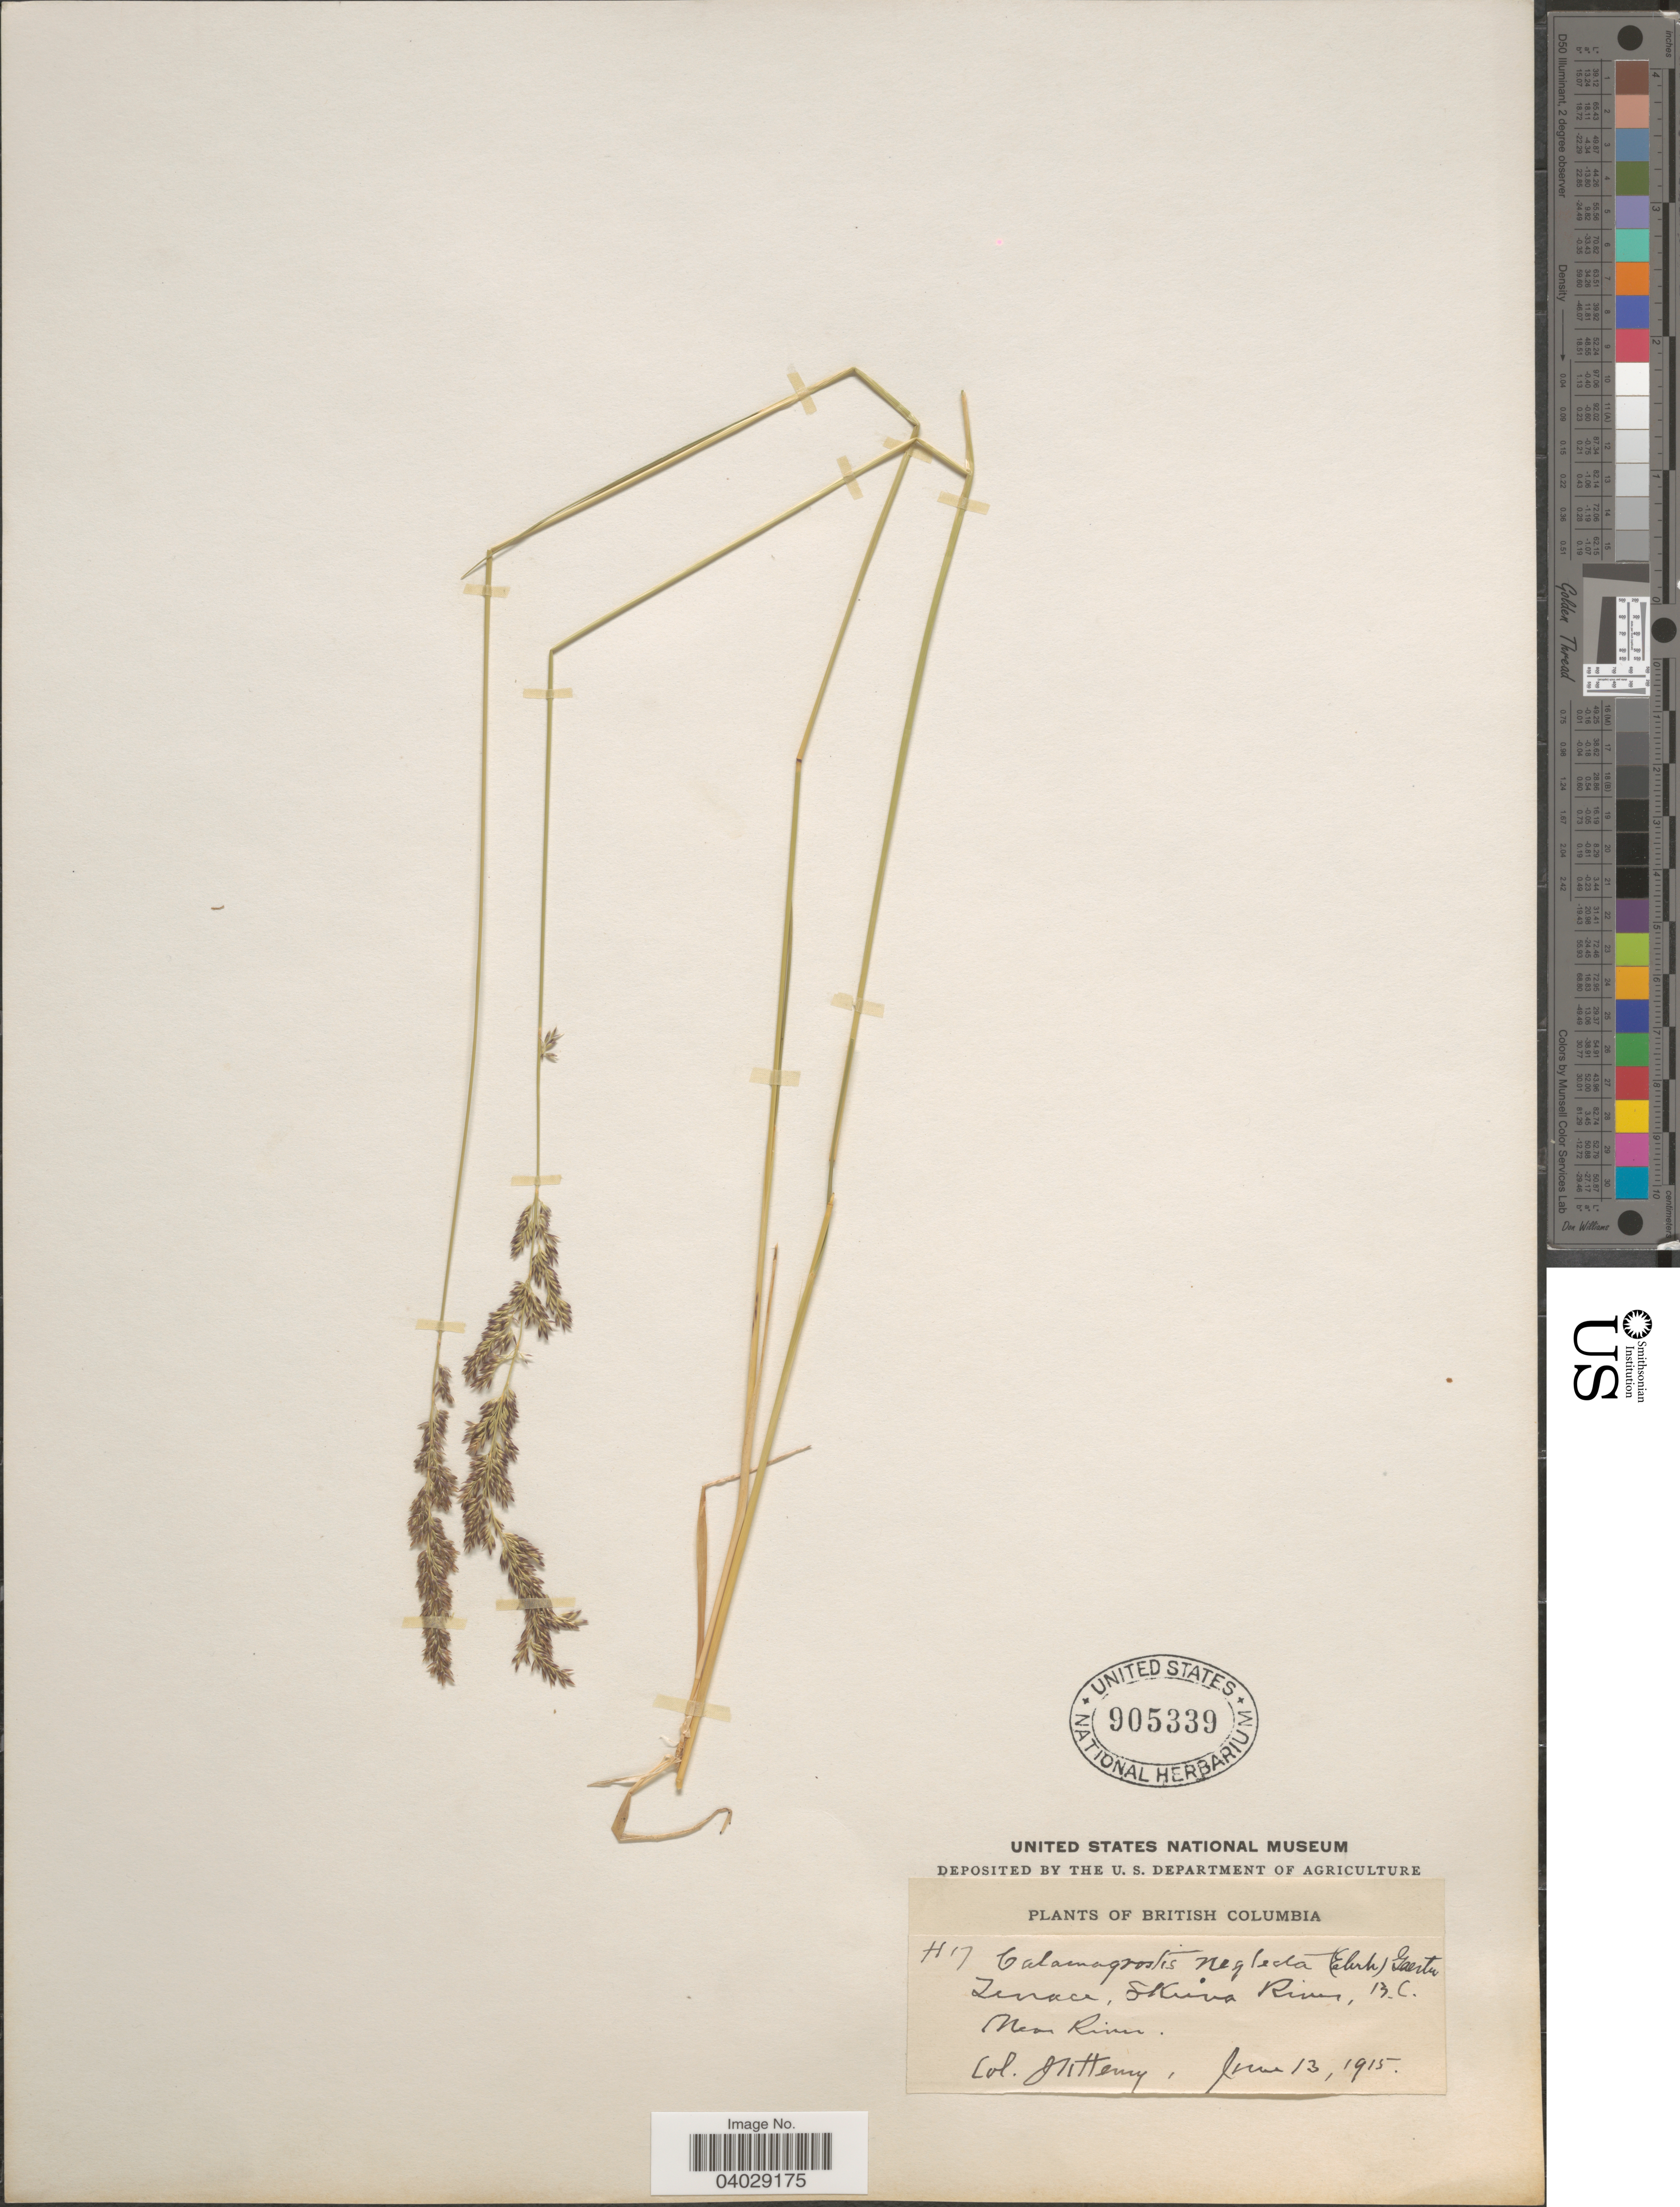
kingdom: Plantae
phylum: Tracheophyta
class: Liliopsida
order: Poales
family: Poaceae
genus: Calamagrostis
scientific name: Calamagrostis neglecta (Ehrh.) Gaertner et al.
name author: (Ehrhart) G. Gaertn. et al.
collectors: J. K. Henry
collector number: H17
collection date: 1915-06-13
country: Canada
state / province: British Columbia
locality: Terrace, Skeena River, near River.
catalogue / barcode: US 905339